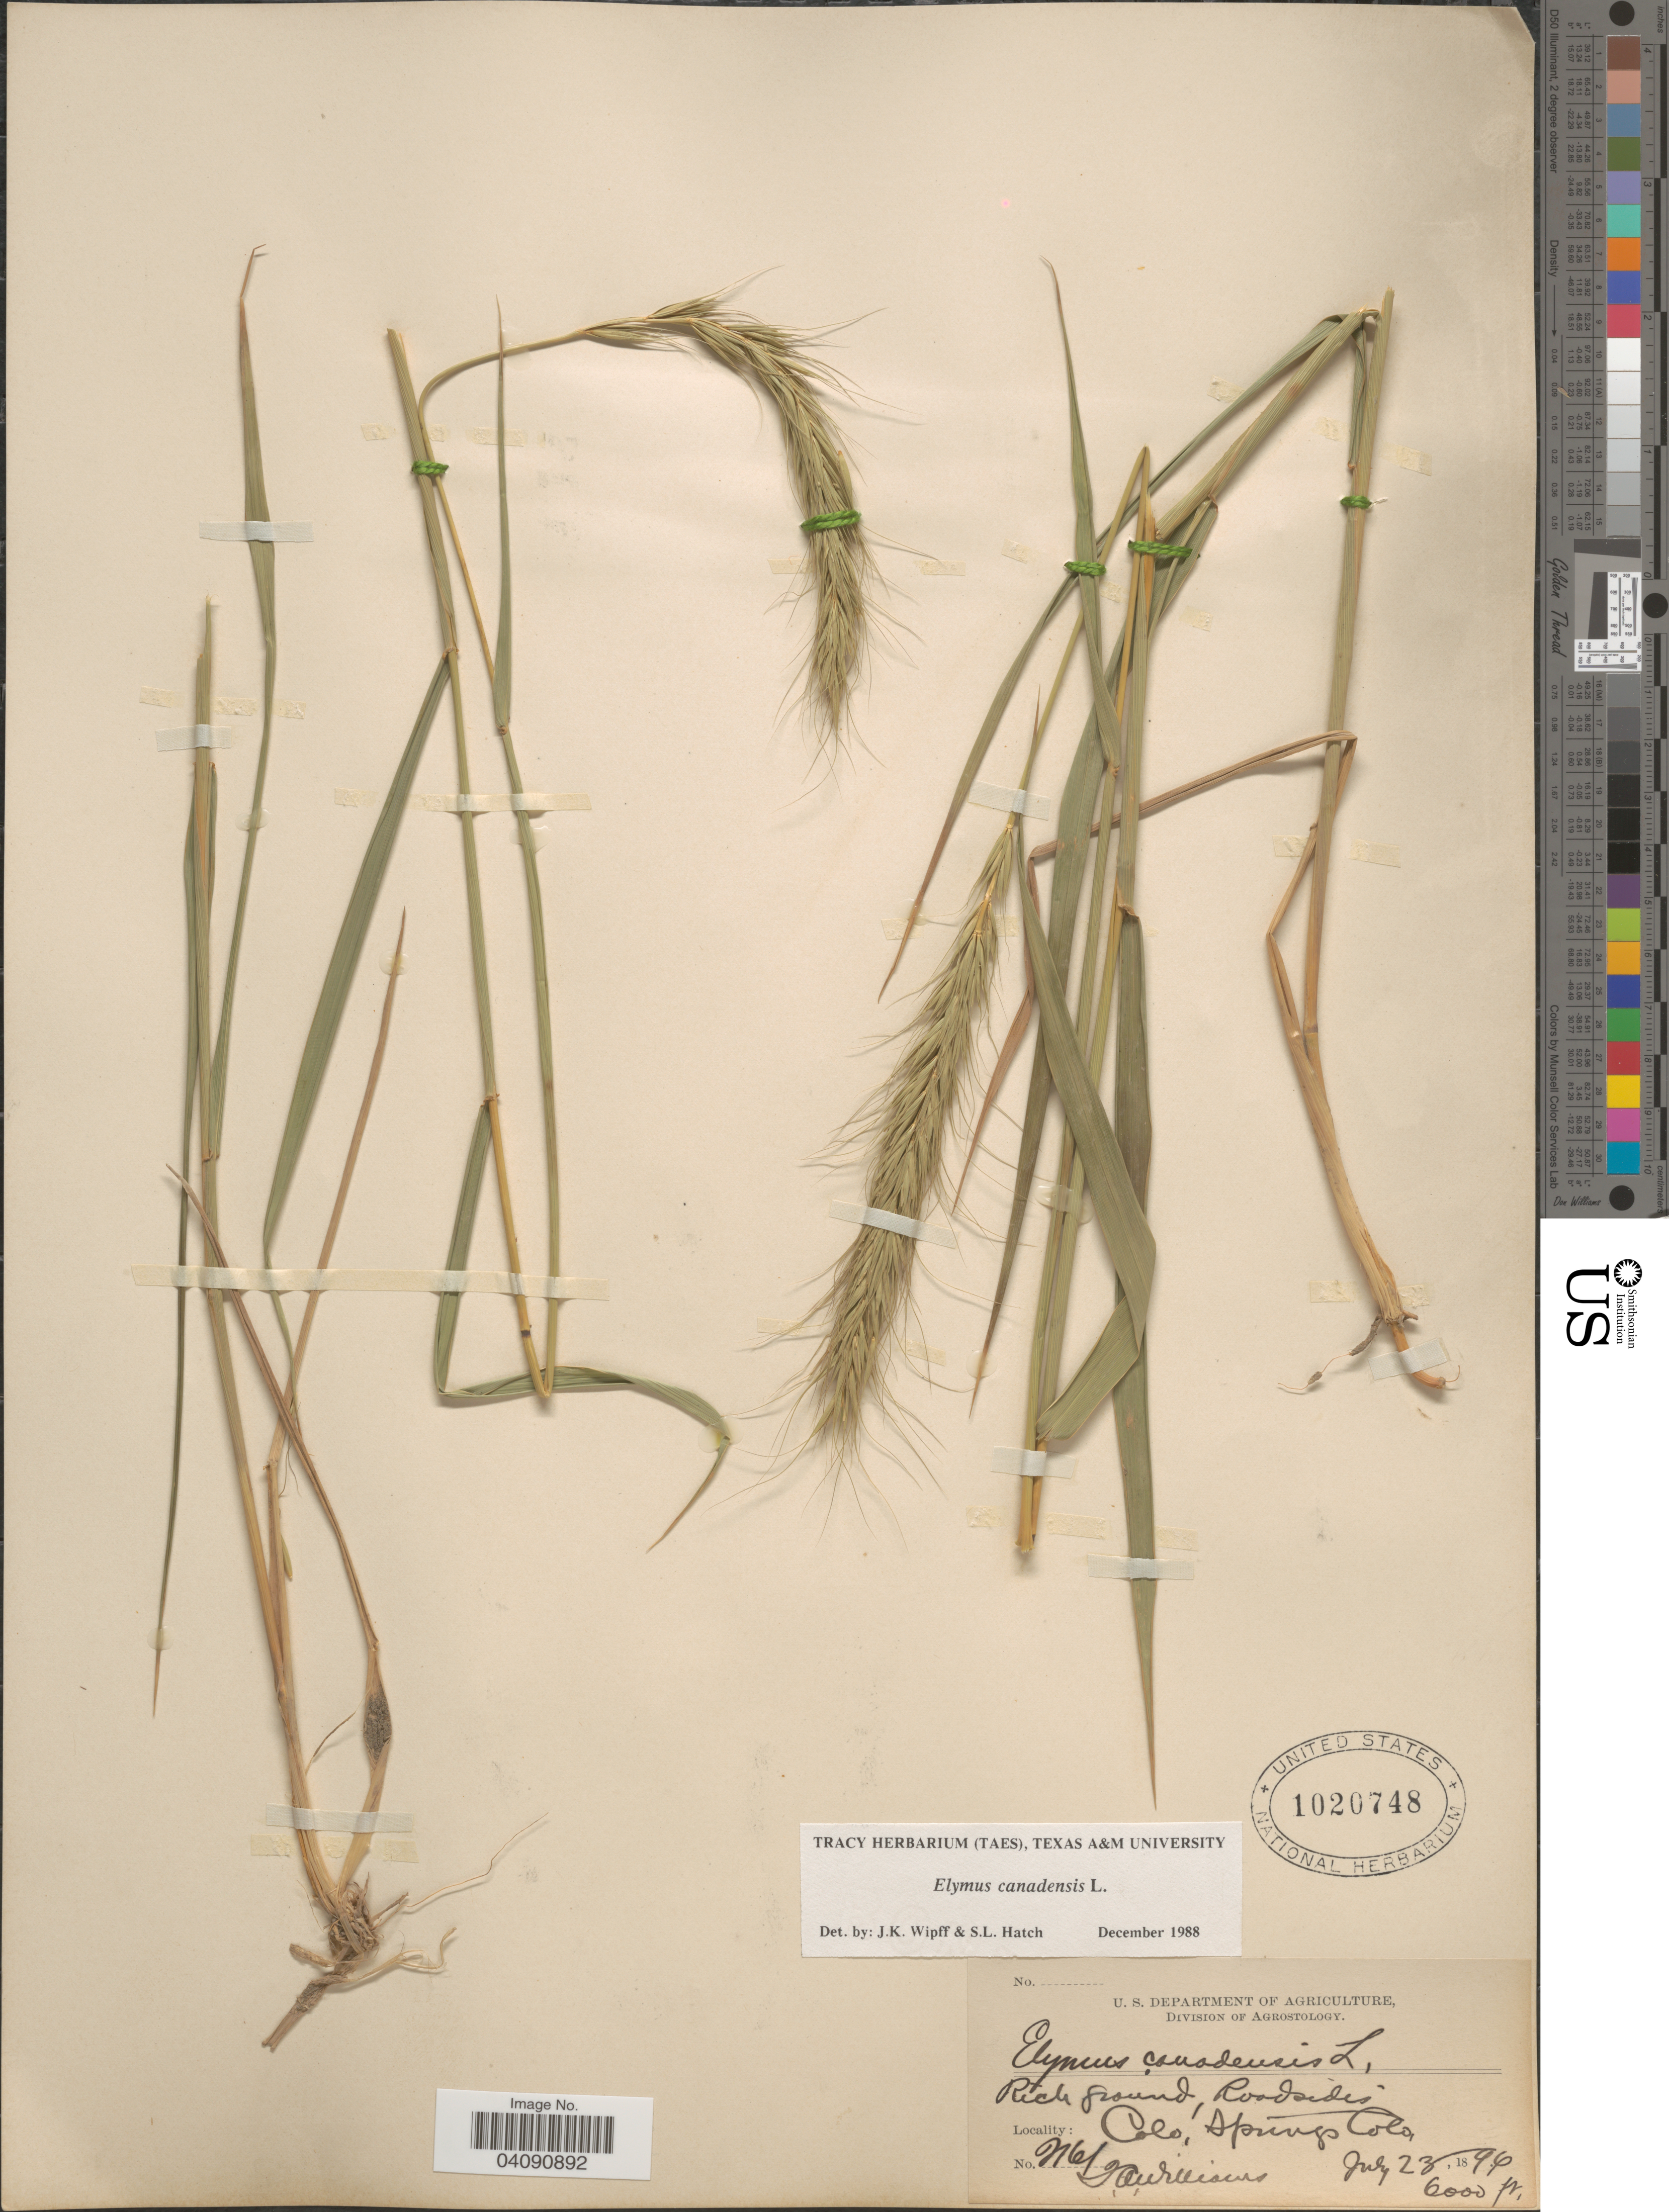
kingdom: Plantae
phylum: Tracheophyta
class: Liliopsida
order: Poales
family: Poaceae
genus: Elymus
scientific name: Elymus canadensis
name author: L.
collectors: T. Williams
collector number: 2161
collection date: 1896-07-23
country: United States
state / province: Colorado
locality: Colo Springs.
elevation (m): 1829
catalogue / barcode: US 1020748